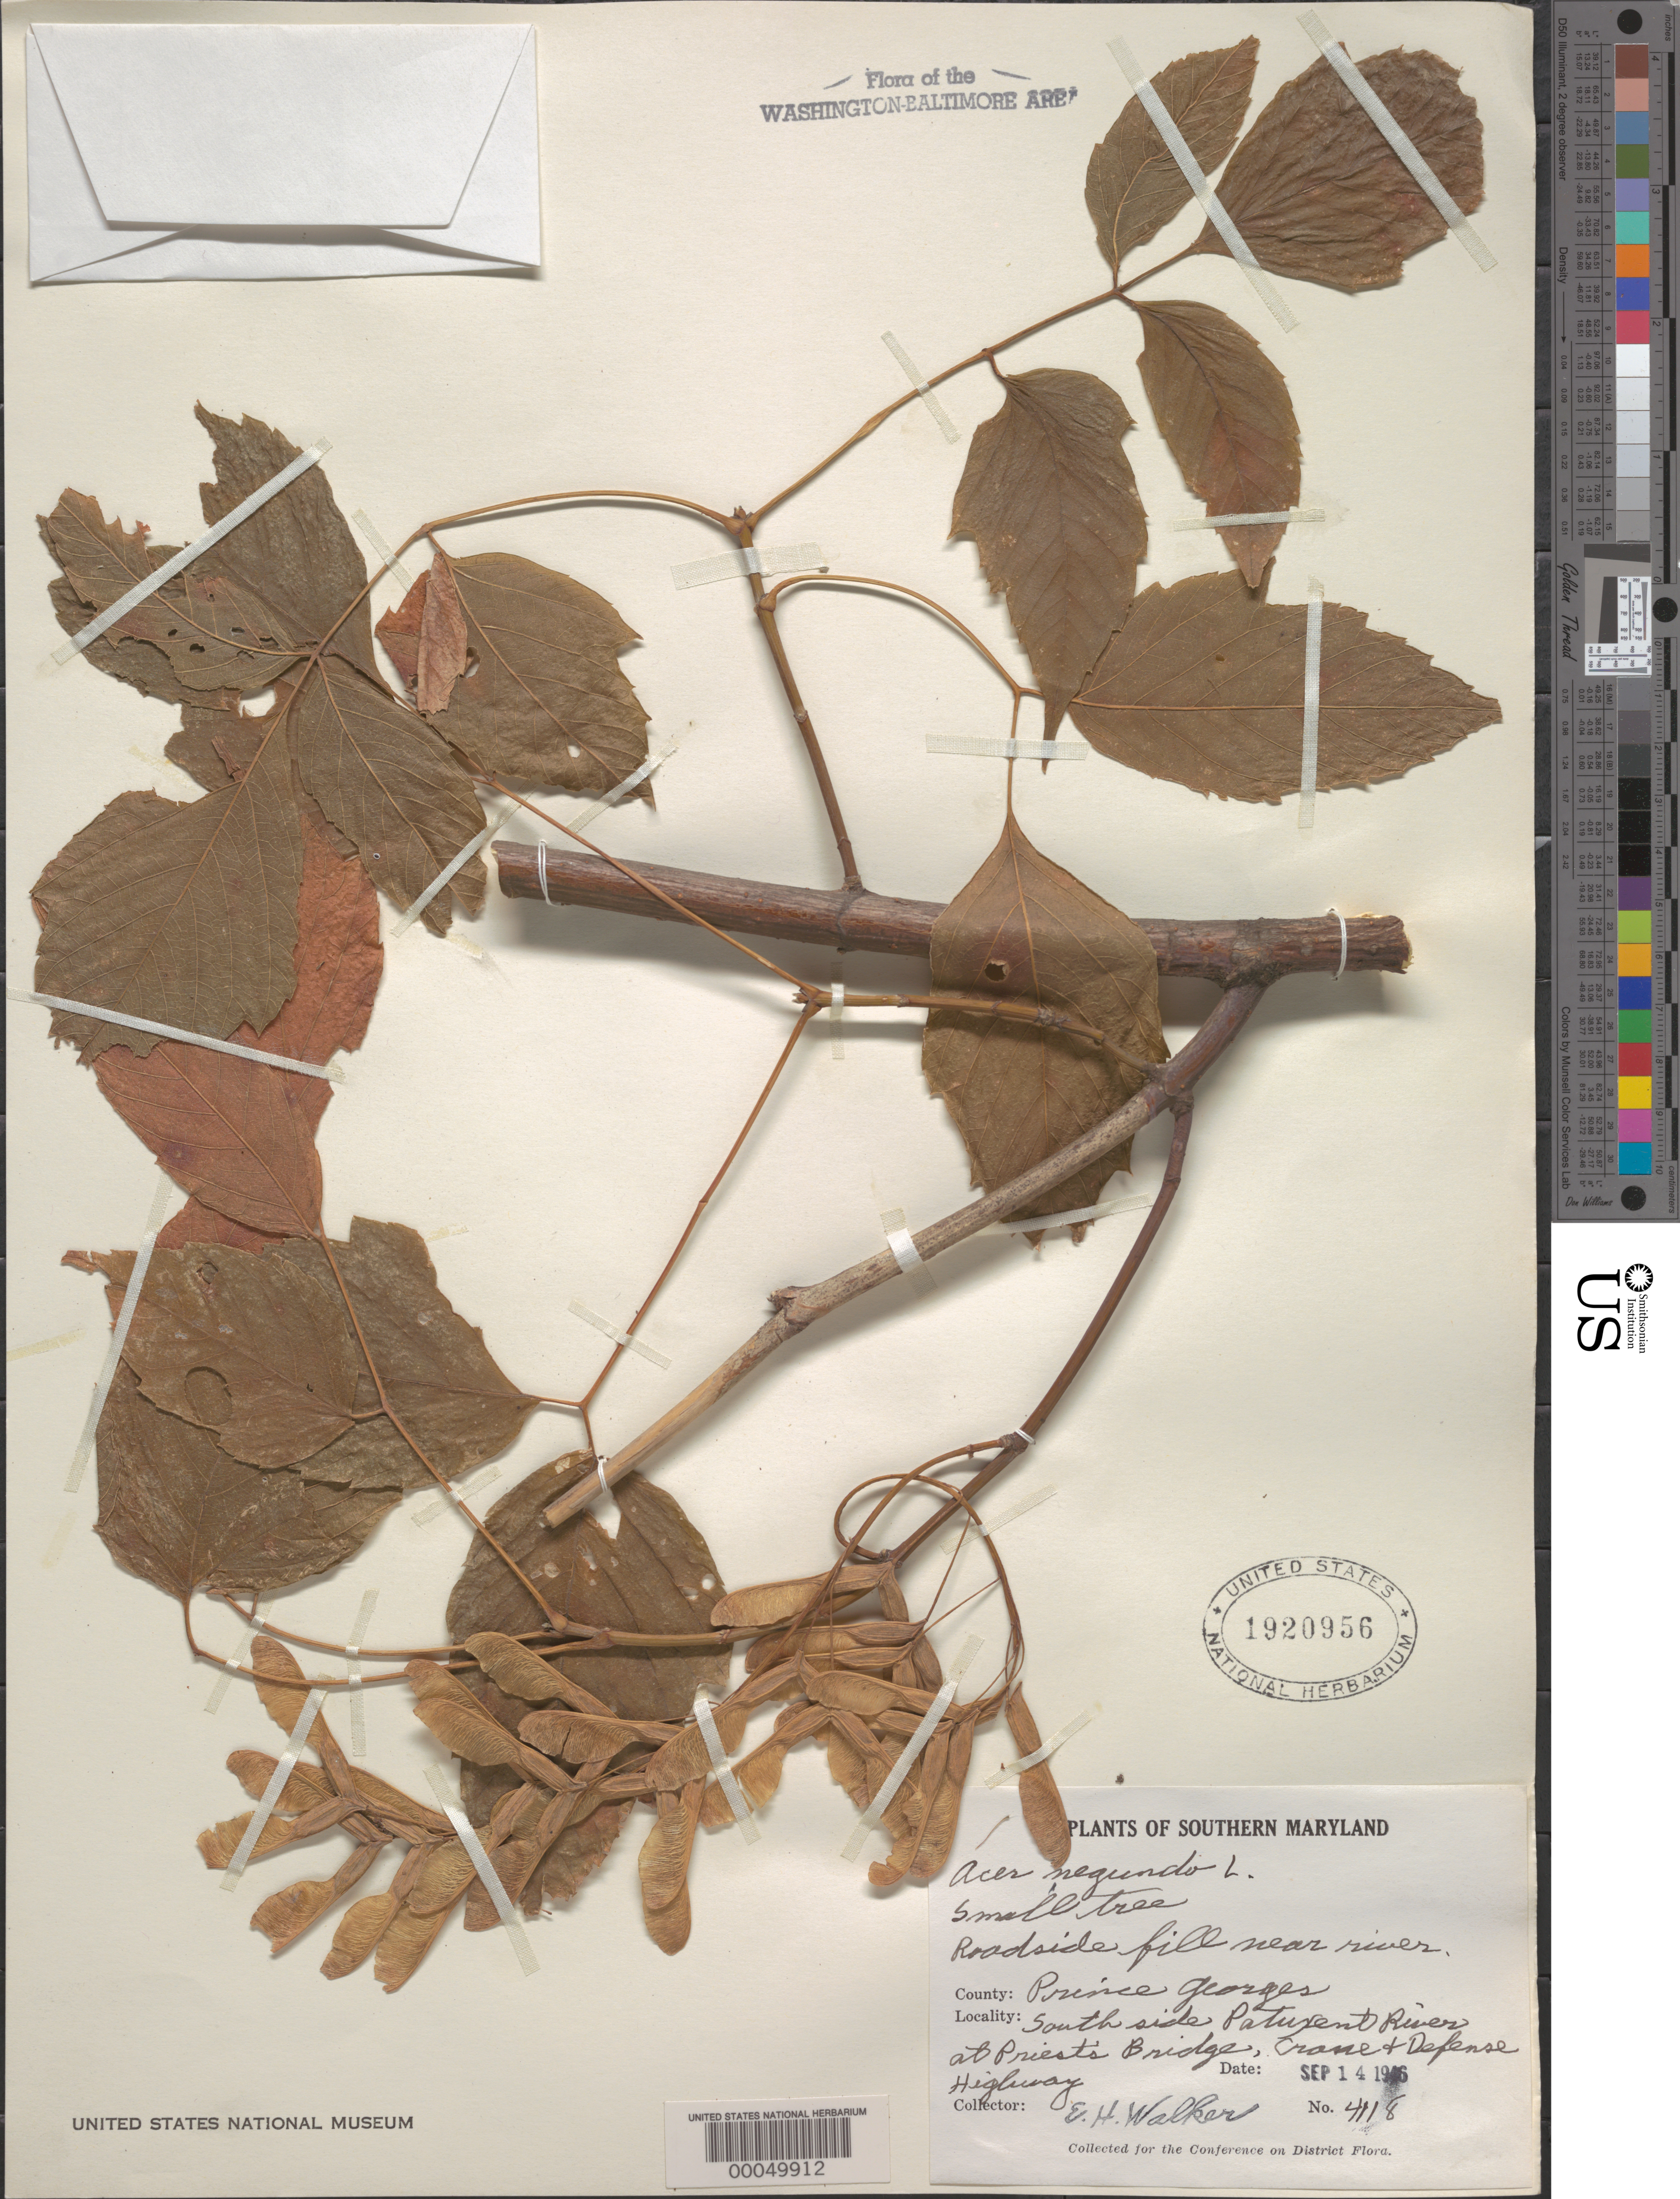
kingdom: Plantae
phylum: Tracheophyta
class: Magnoliopsida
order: Sapindales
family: Sapindaceae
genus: Acer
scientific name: Acer negundo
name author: L.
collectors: E. H. Walker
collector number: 4118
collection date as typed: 14 Sep 1946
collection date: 1946-09-14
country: United States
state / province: Maryland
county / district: Prince George's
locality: Patuxent River, Priests Bridge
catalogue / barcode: US 1920956